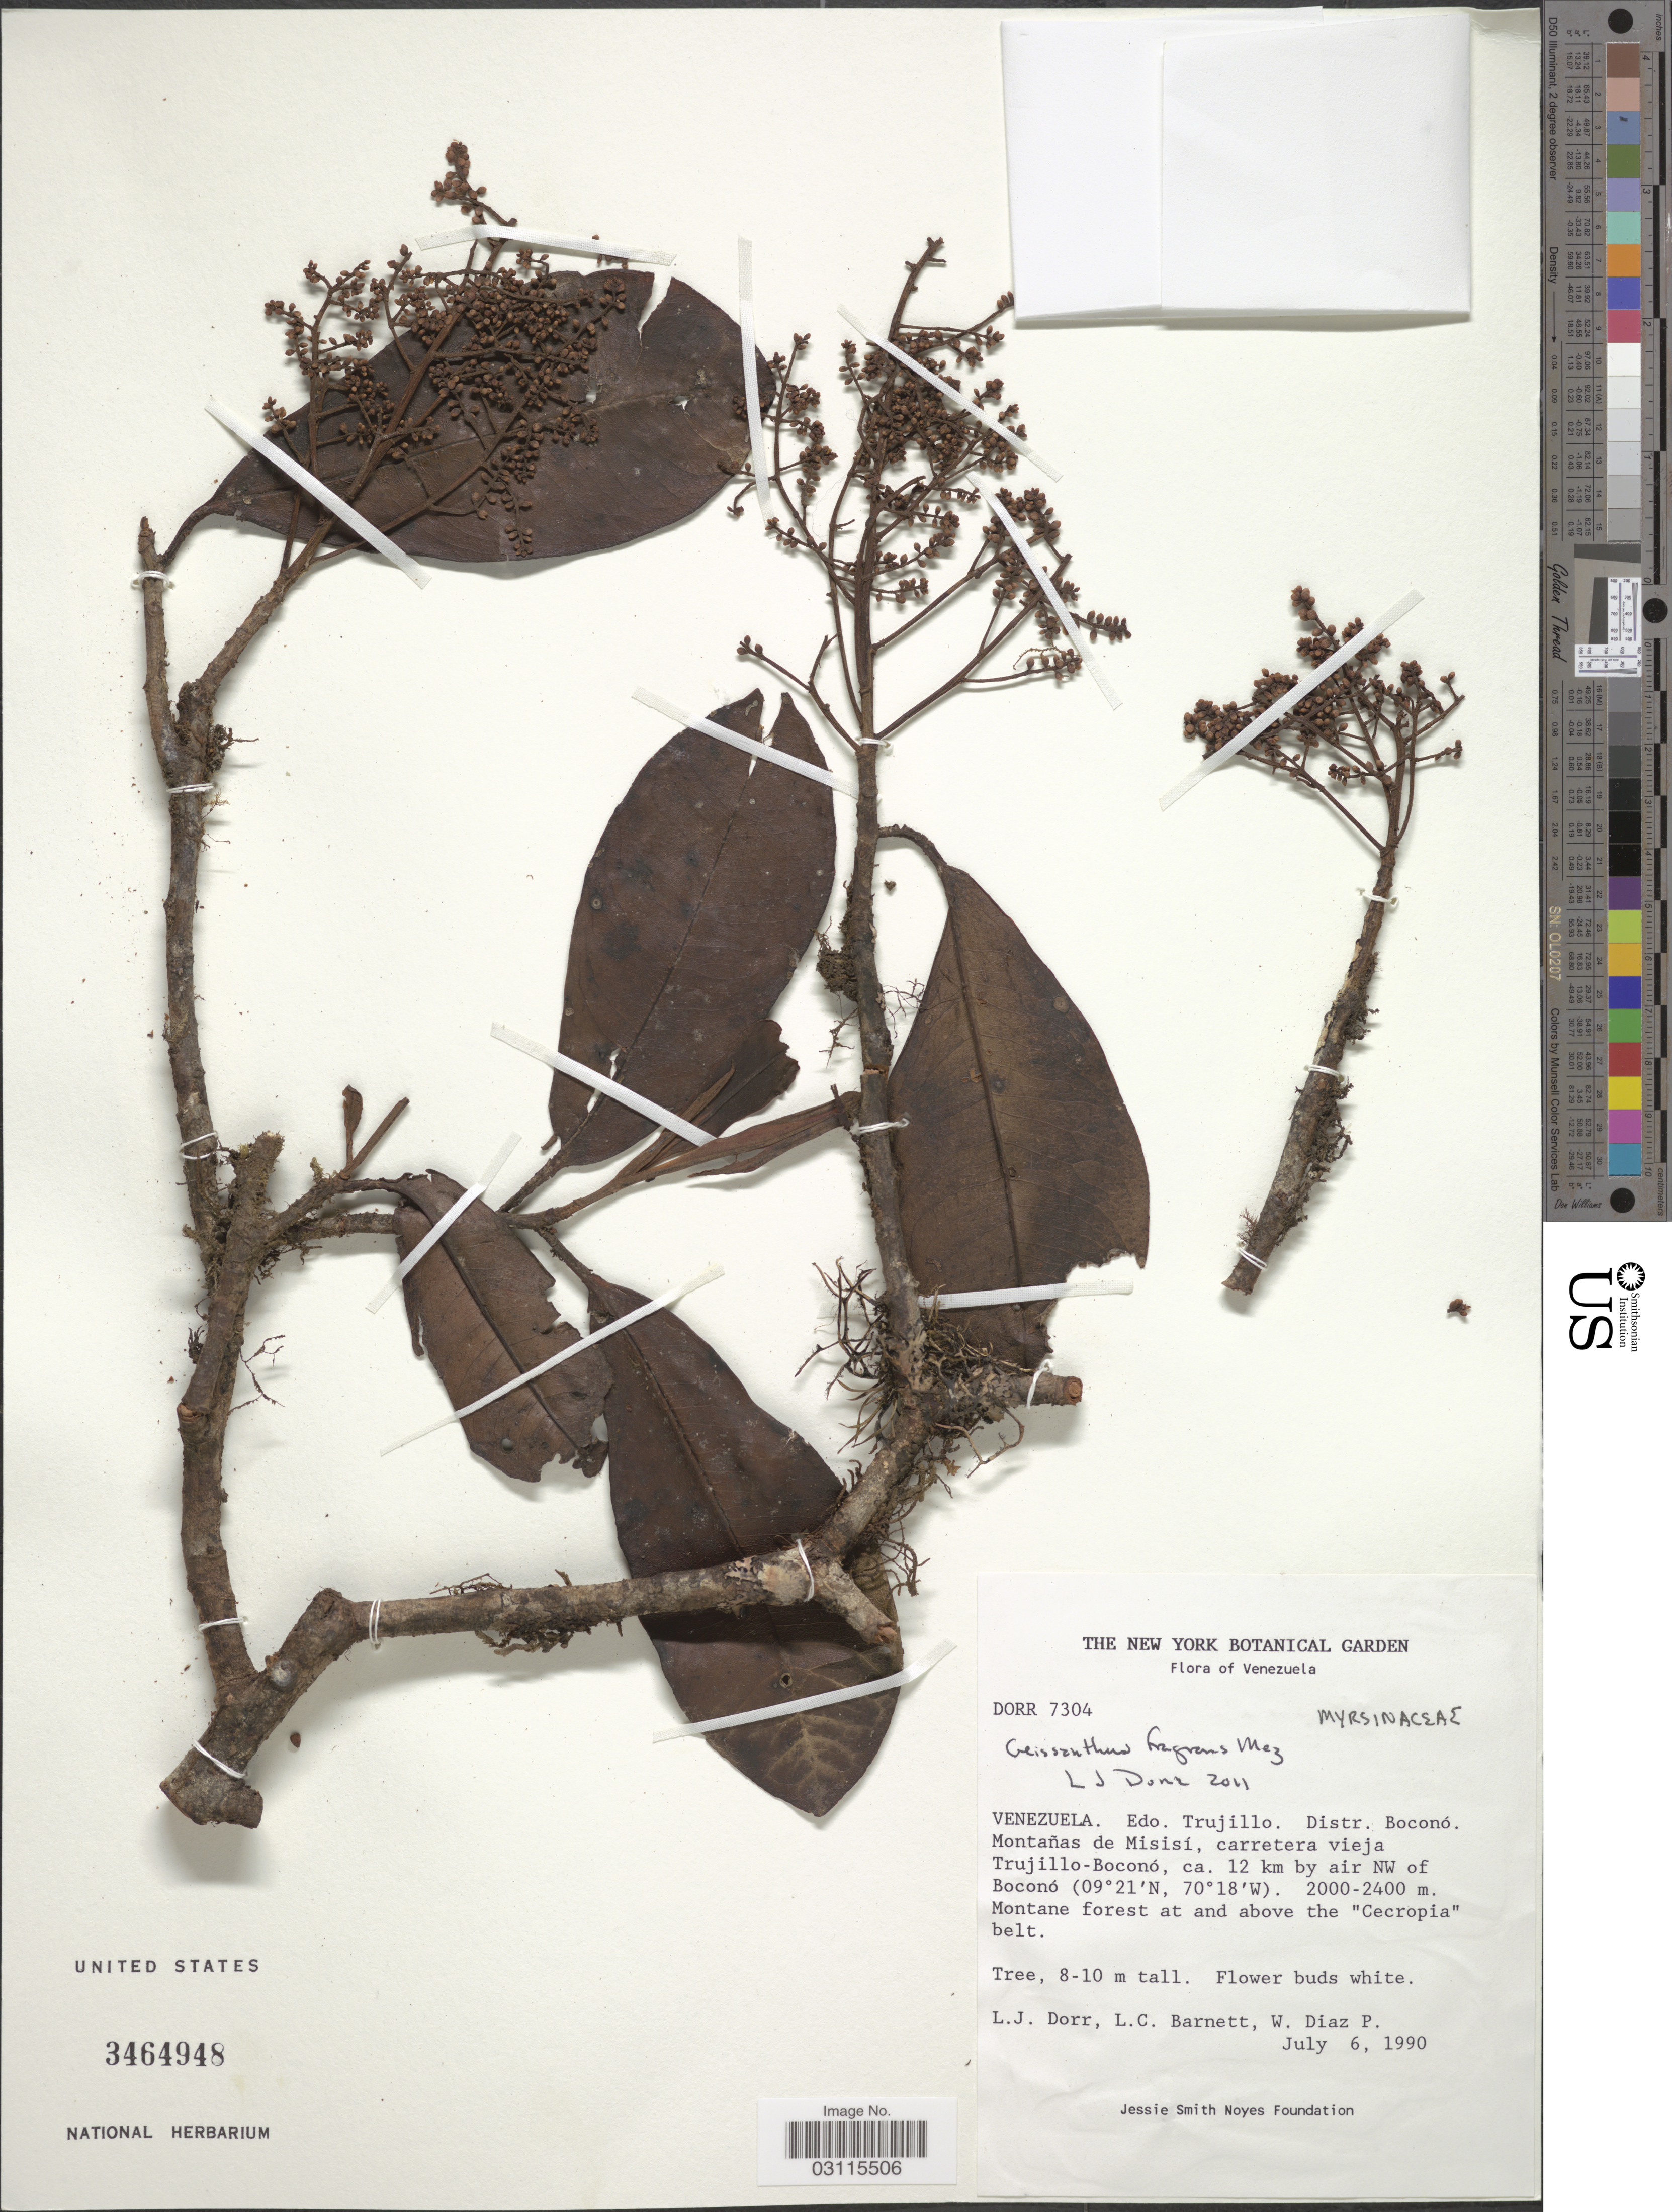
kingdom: Plantae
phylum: Tracheophyta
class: Magnoliopsida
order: Ericales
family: Primulaceae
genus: Geissanthus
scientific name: Geissanthus fragrans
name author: Mez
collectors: L. J. Dorr, L. C. Barnett & W. Díaz P.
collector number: Dorr7304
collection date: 1990-07-06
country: Venezuela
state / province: Trujillo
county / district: Boconó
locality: Montañas de Misisi, carretera vieja Trujillo-Boconó, ca. 12 km by air NW of Boconó.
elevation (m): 2000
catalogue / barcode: US 3464948